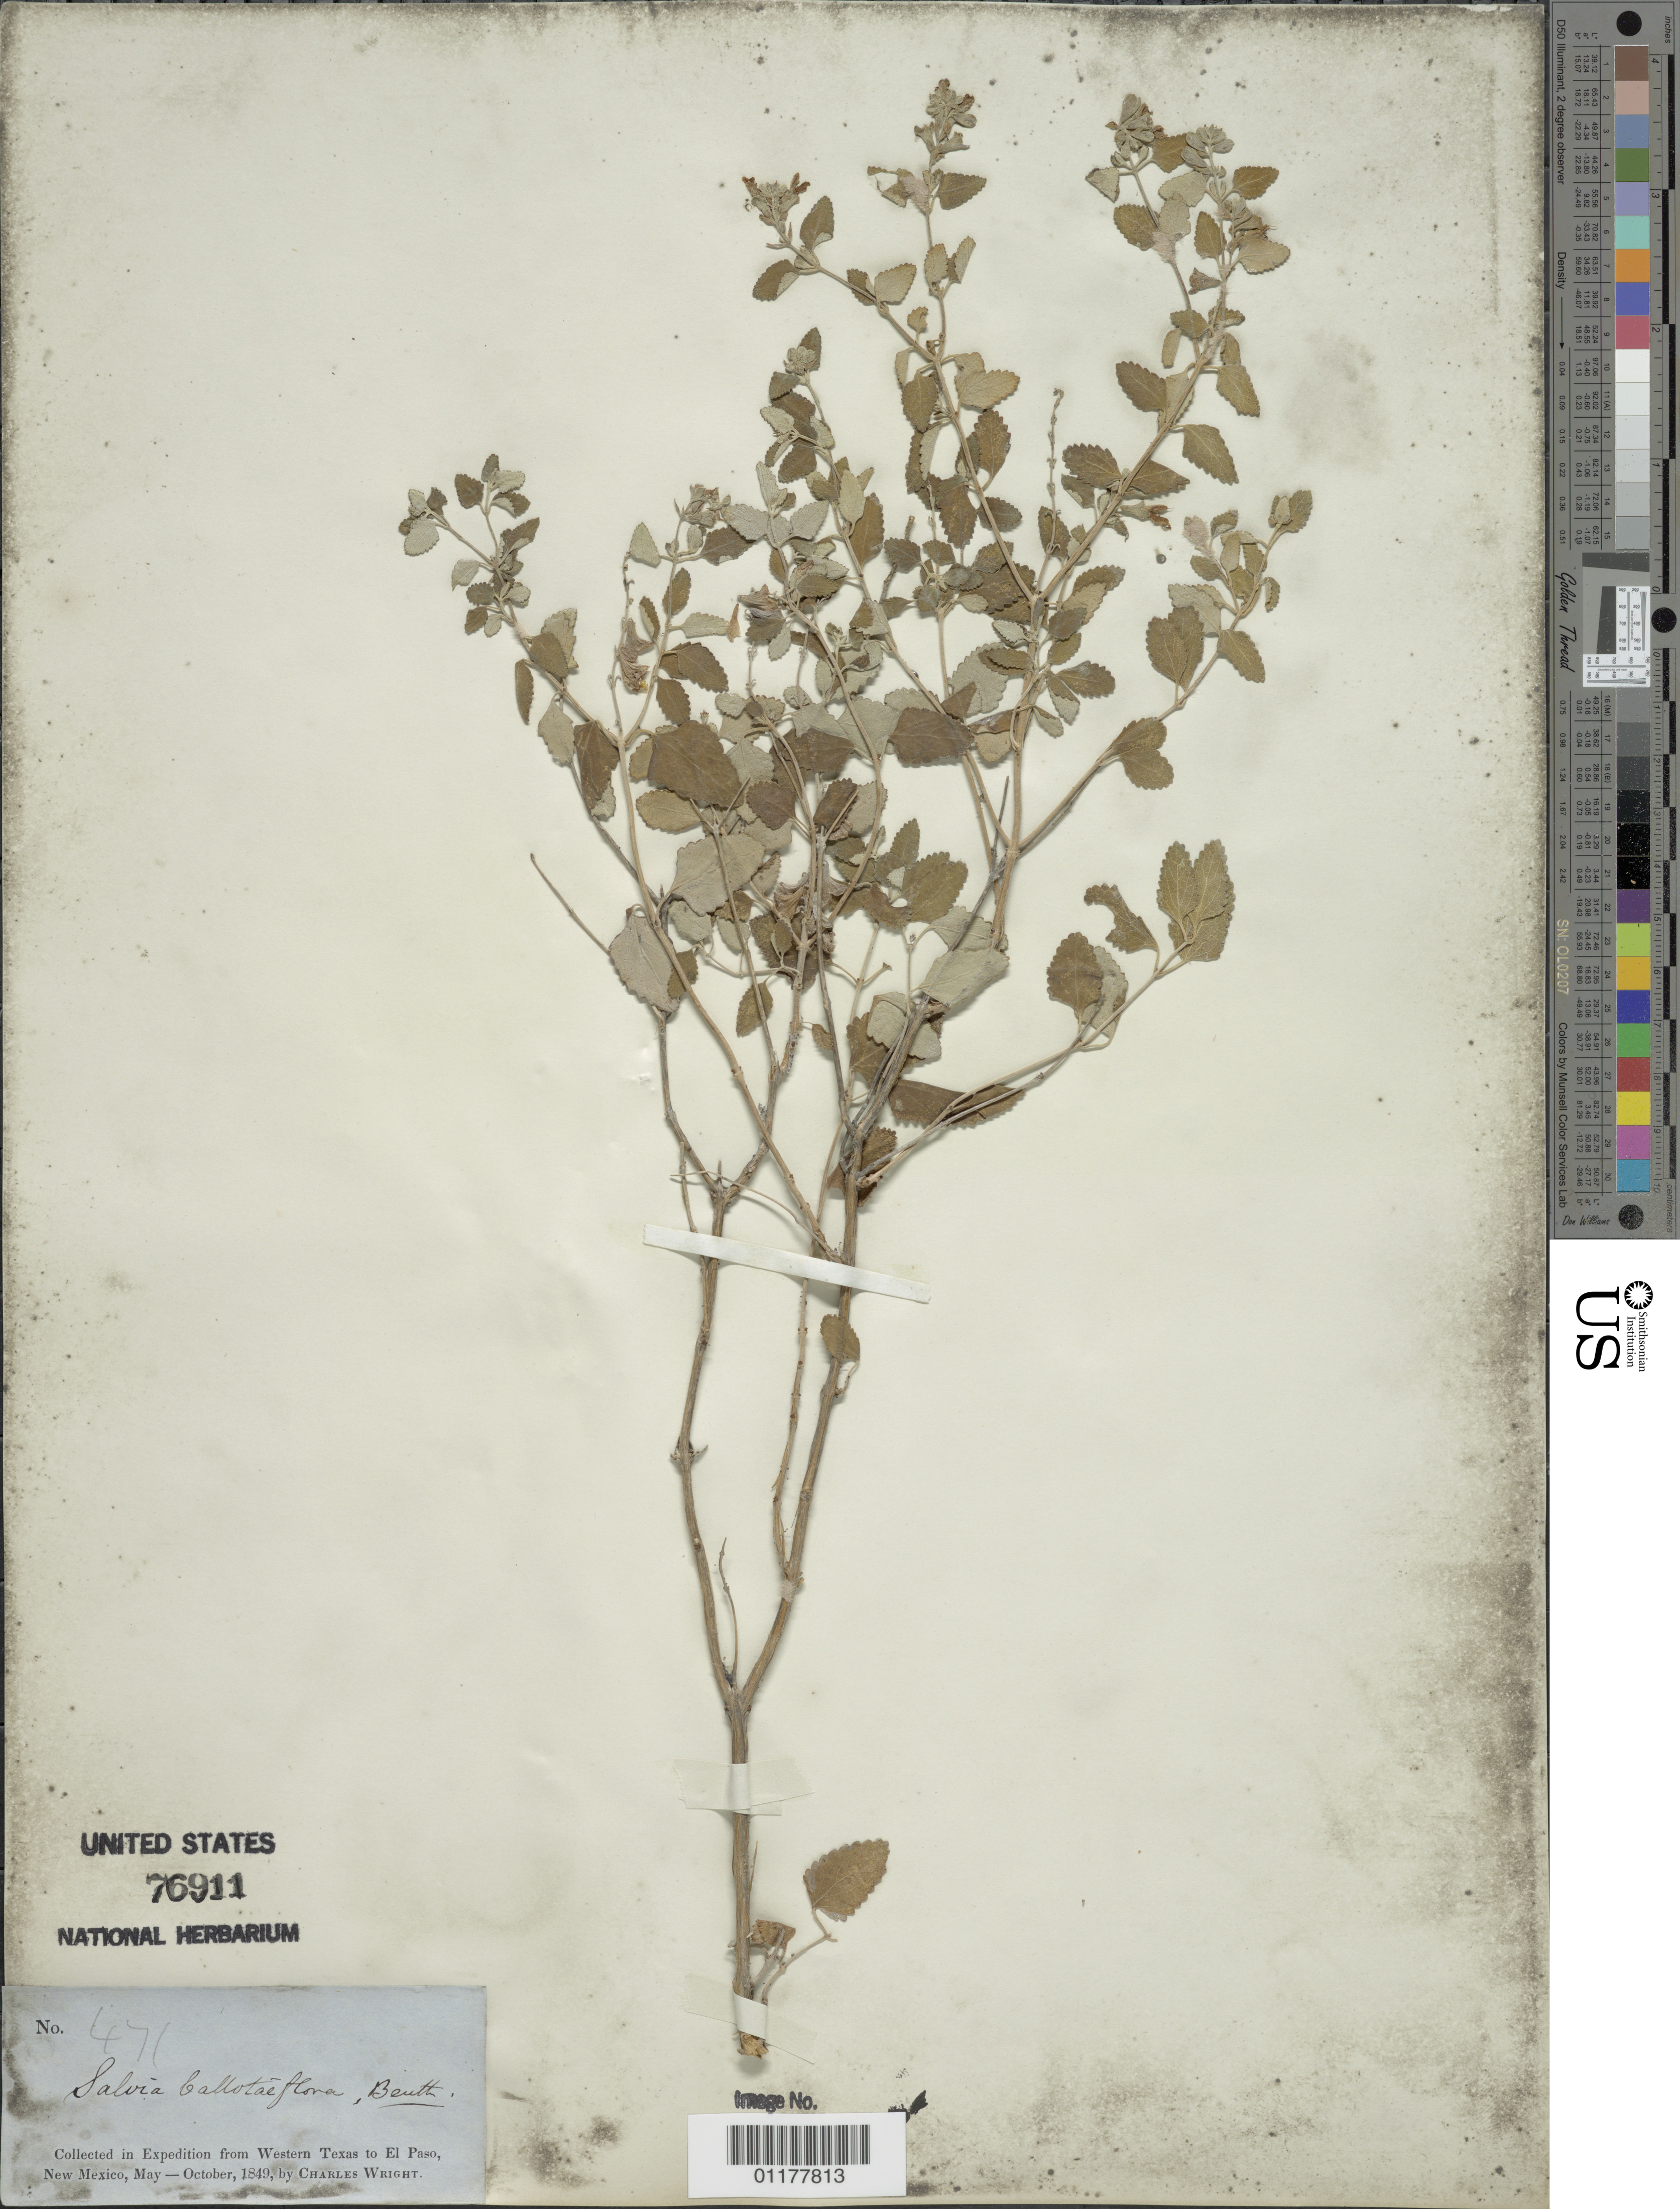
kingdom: Plantae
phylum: Tracheophyta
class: Magnoliopsida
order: Malpighiales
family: Euphorbiaceae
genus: Acalypha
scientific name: Acalypha stricta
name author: Poepp. & Endl.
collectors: R. A. Ferreyra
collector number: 7751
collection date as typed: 11 Jul 1950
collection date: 1950-07-11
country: Peru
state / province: San Martín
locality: Pucayacu, 11 km Sur de Tarapota, Rio Cumbasa.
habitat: Shrub.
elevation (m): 200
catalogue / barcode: US 2028449